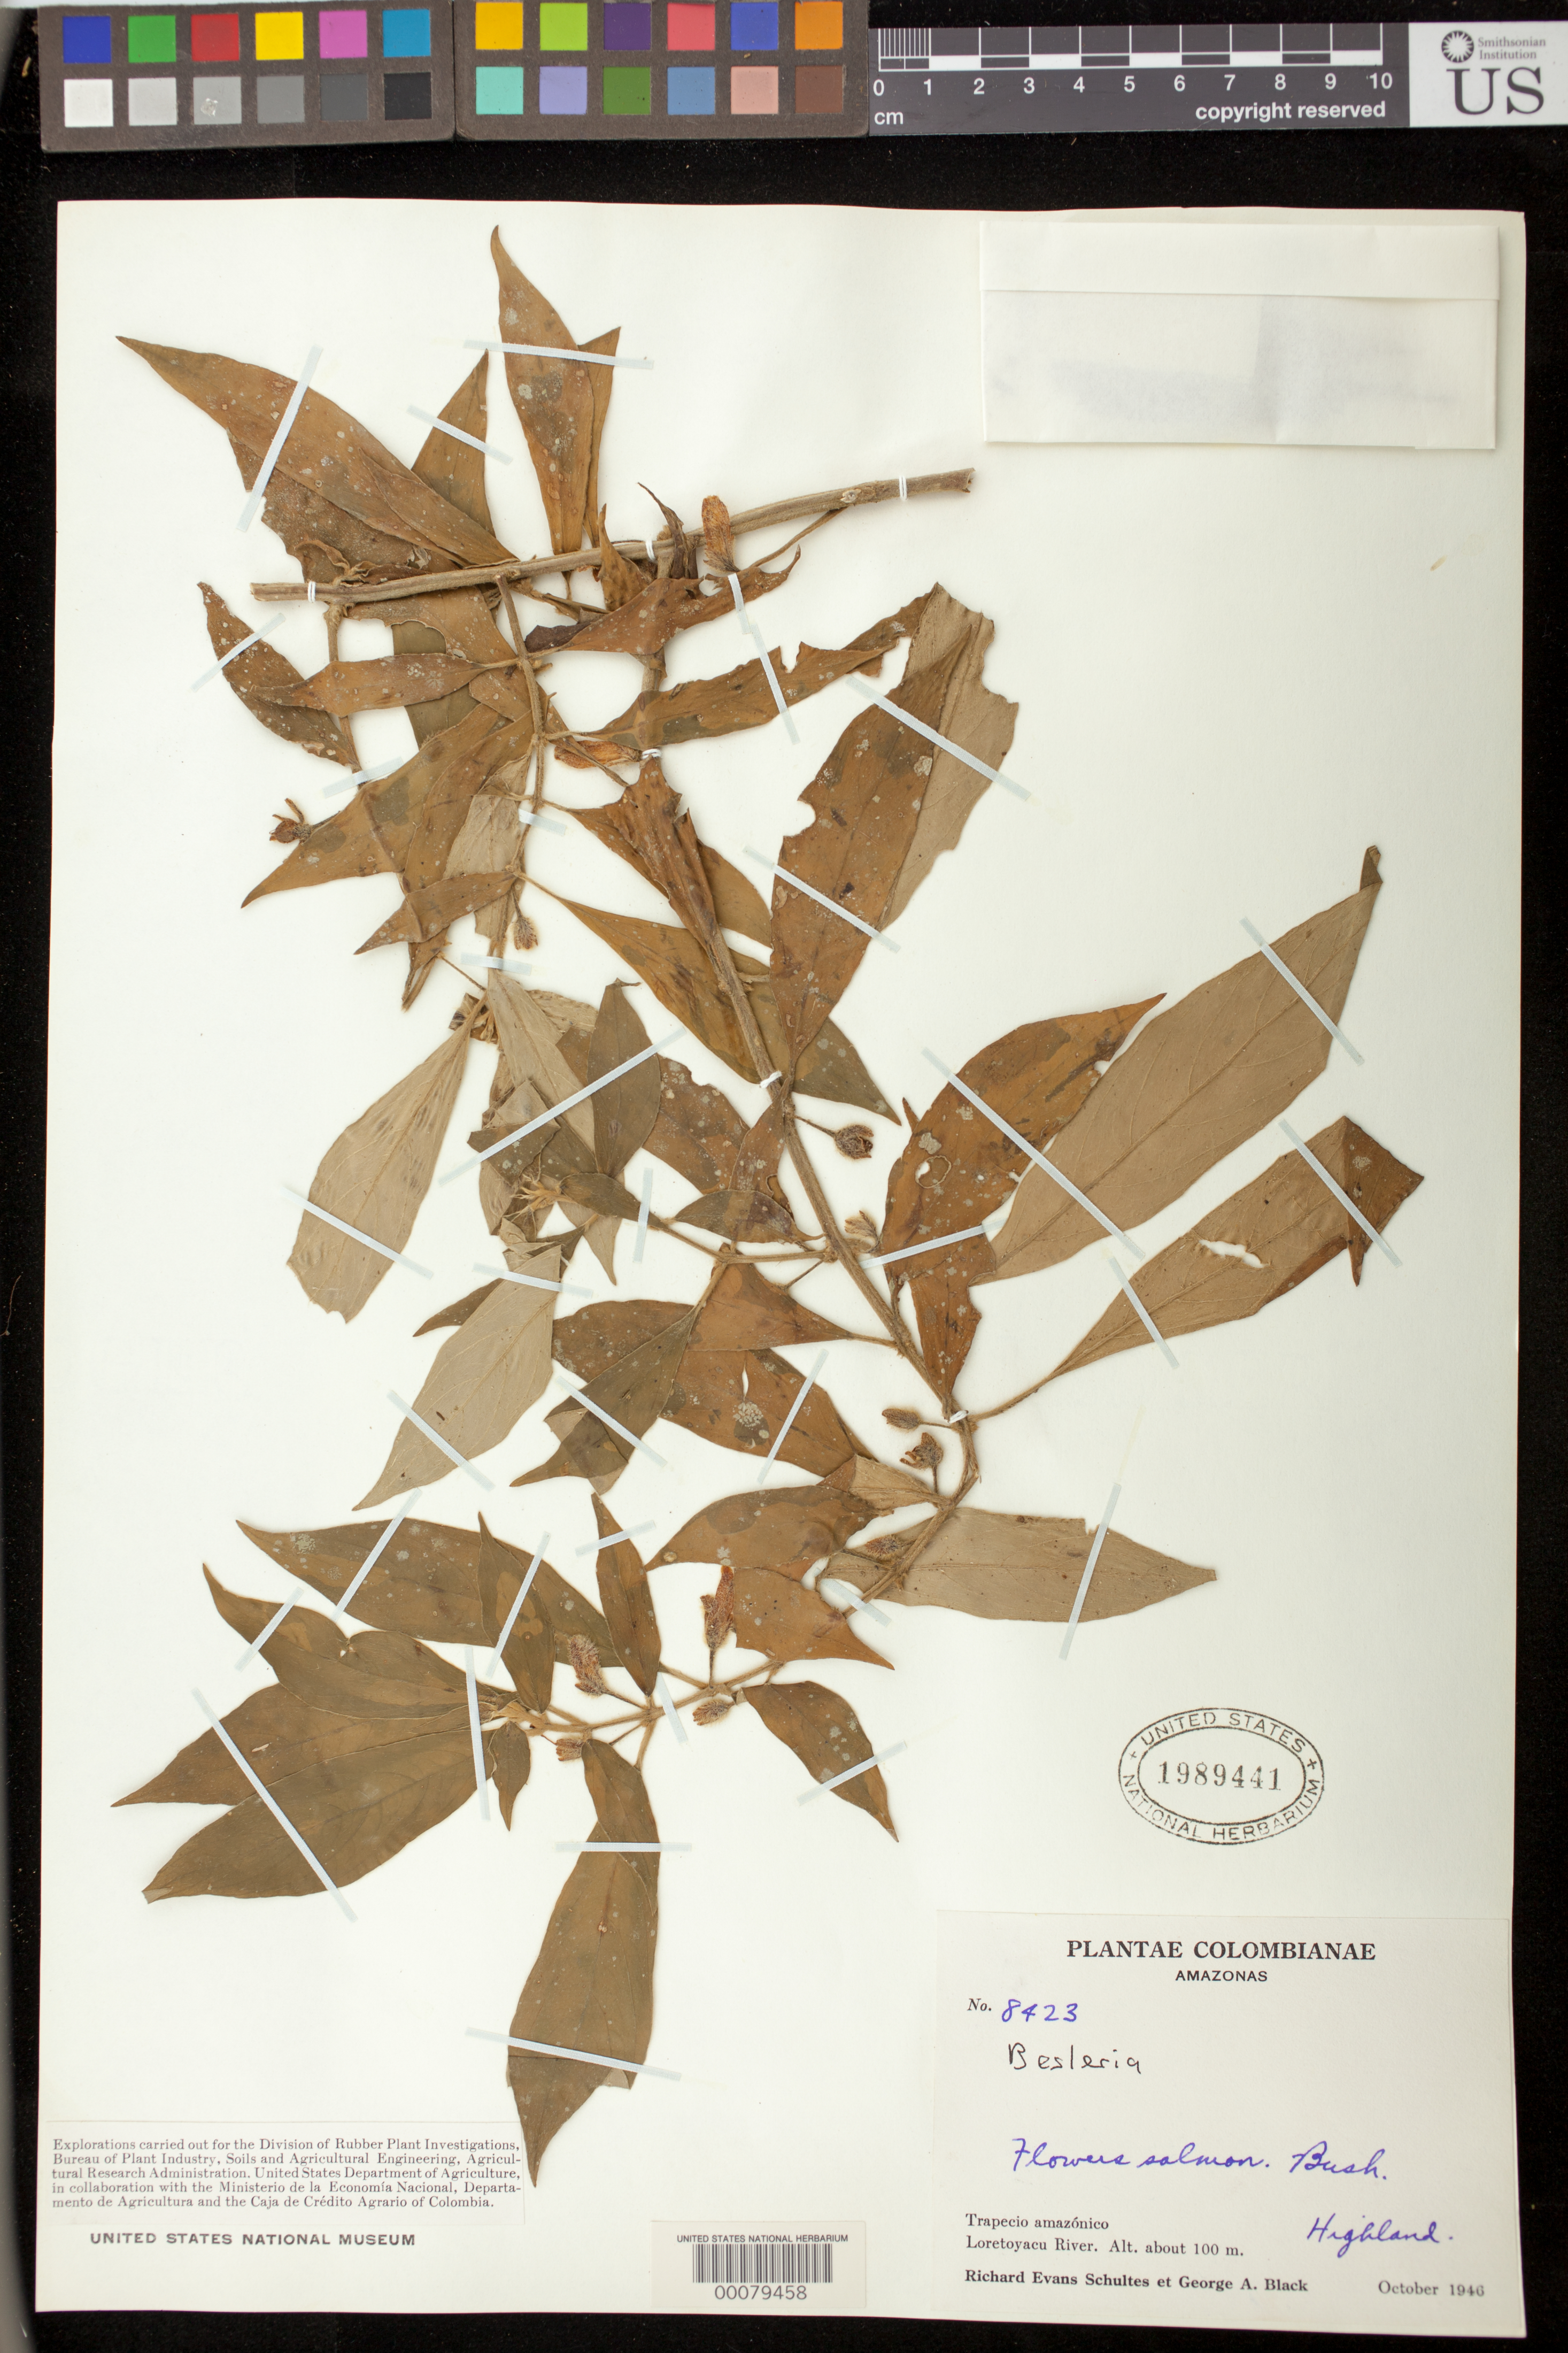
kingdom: Plantae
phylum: Tracheophyta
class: Magnoliopsida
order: Lamiales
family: Gesneriaceae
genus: Besleria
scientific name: Besleria sp.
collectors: R. E. Schultes & G. A. Black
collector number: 8423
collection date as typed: Oct 1946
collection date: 1946-10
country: Colombia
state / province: Amazônas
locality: Trapecio Amazónico, Loretoyacu River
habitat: Highland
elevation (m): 100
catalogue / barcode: US 1989441